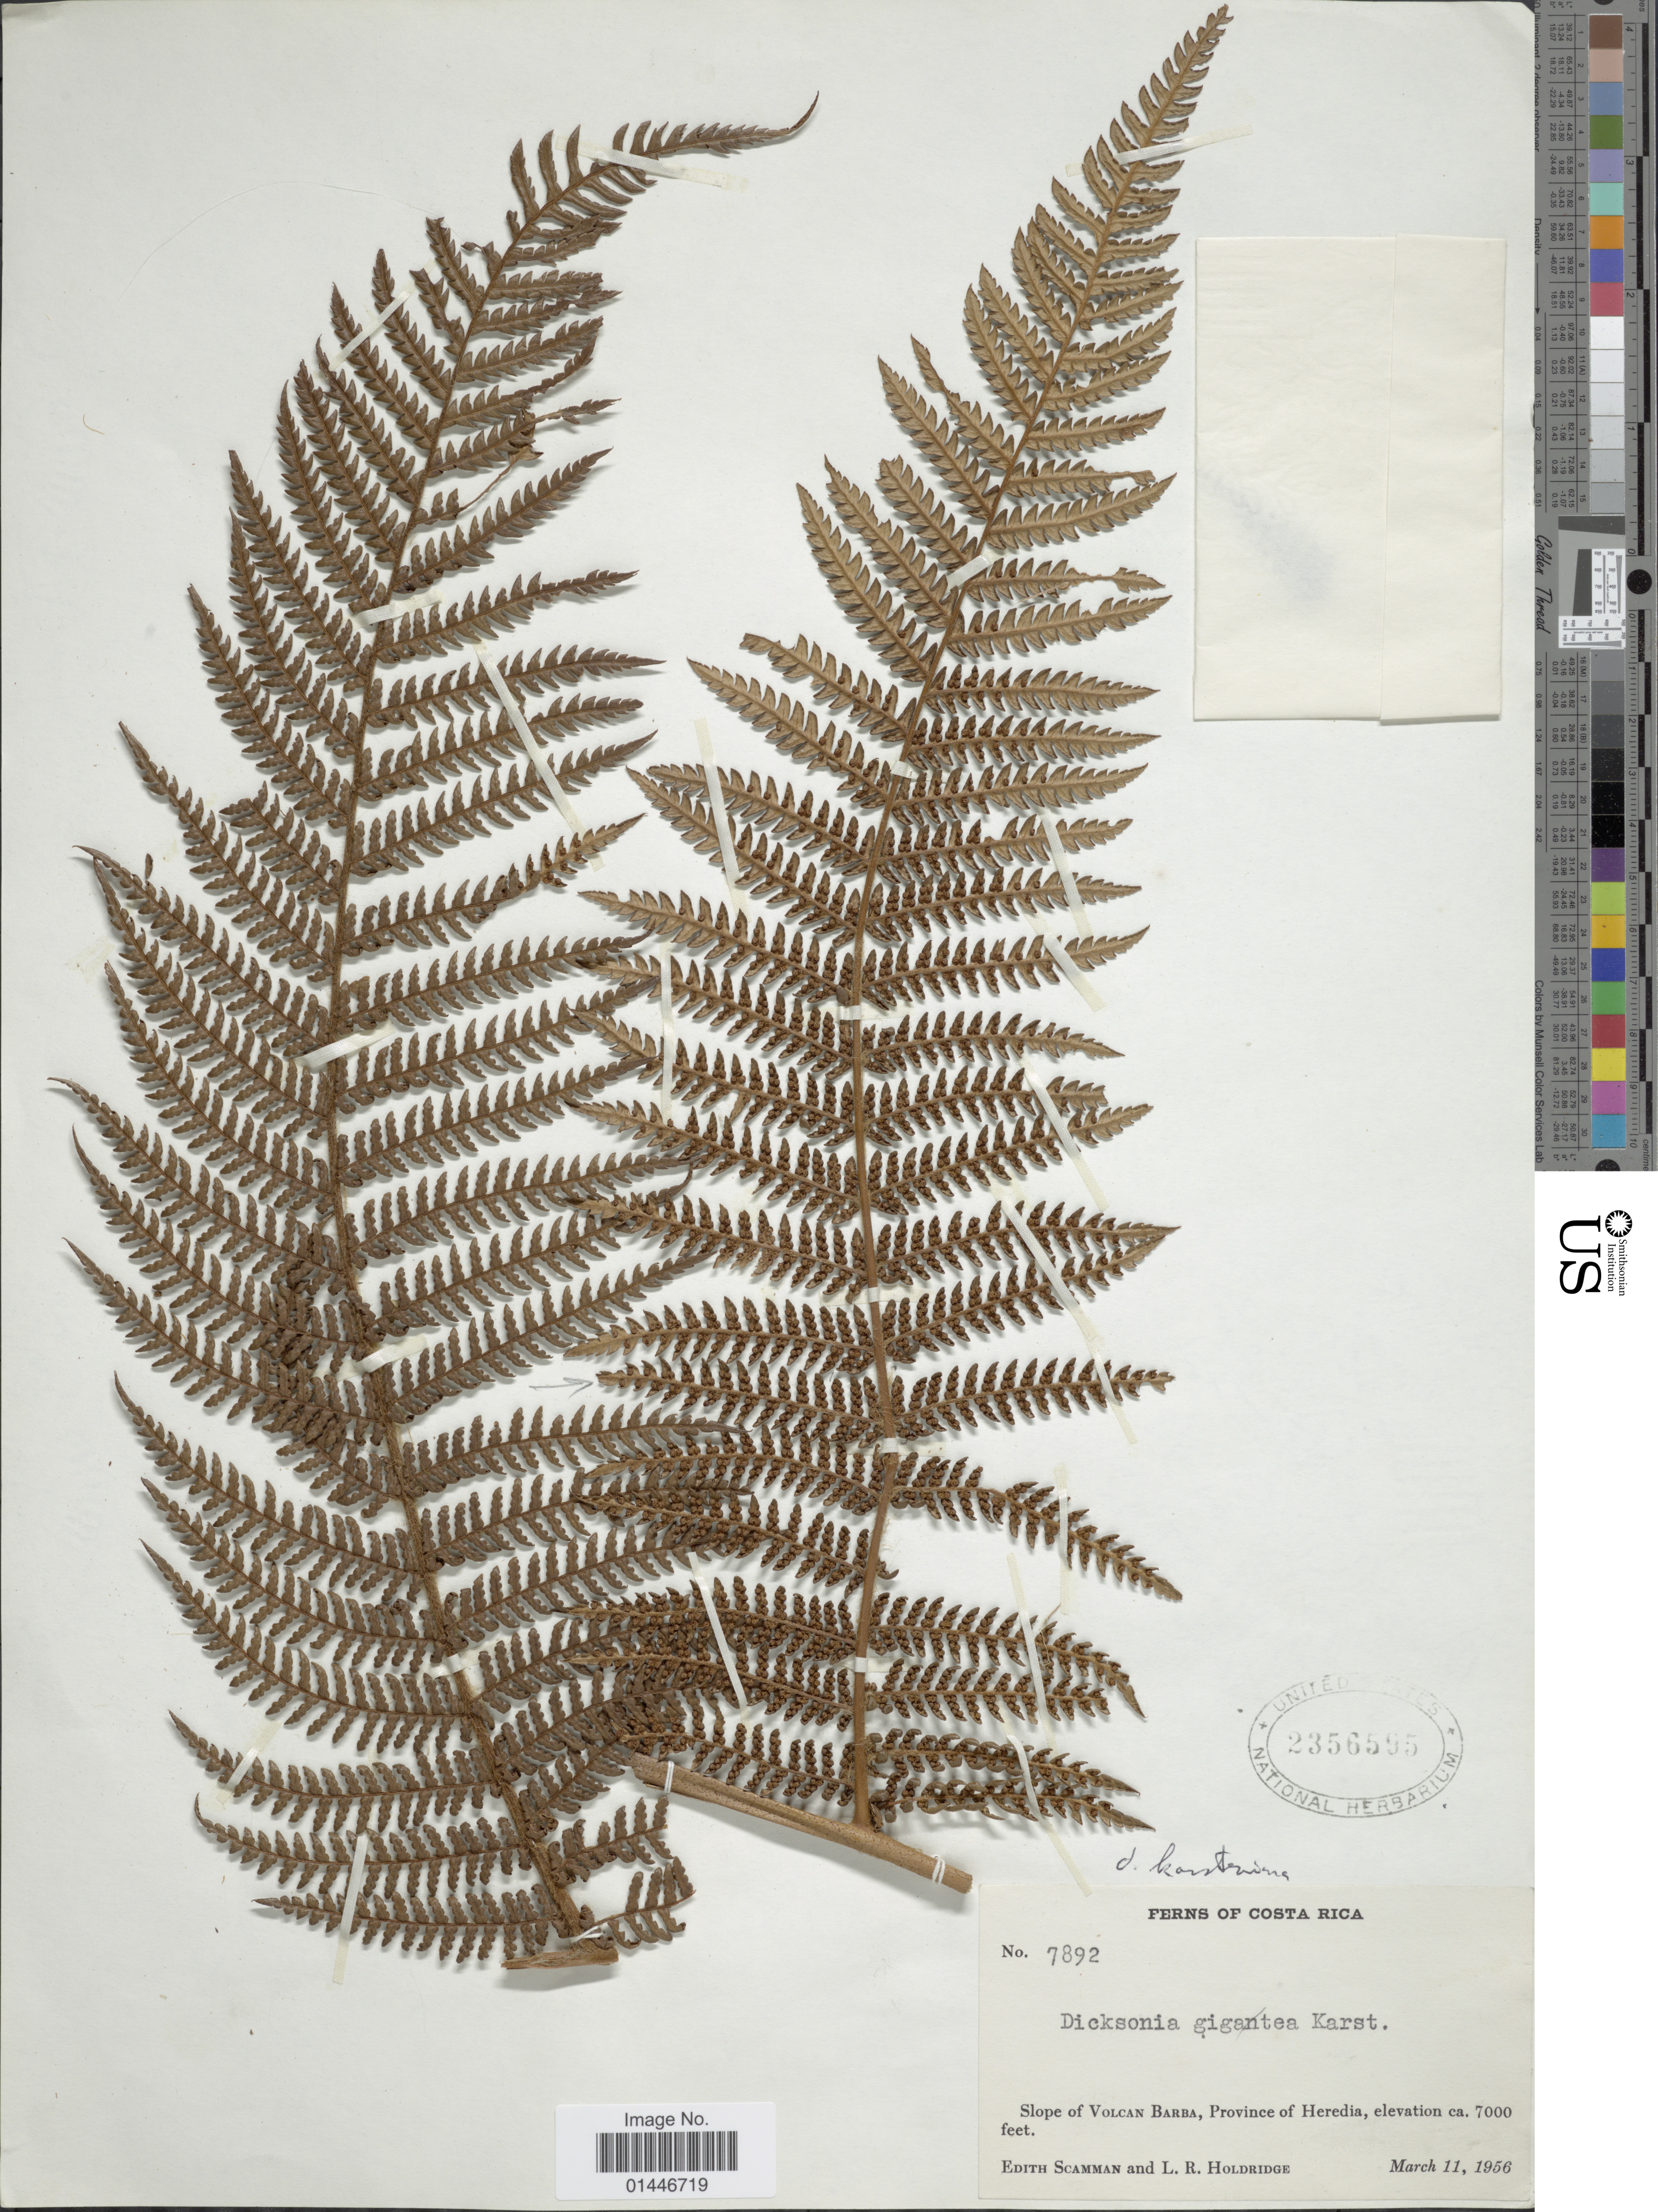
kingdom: Plantae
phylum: Tracheophyta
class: Polypodiopsida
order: Cyatheales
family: Dicksoniaceae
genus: Dicksonia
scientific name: Dicksonia karsteniana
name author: Klotzsch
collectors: E. Scamman & L. Holdridge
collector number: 7892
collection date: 1956-03-11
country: Costa Rica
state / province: Heredia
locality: Slope of Volcan Barba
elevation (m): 2134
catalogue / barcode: US 2356595